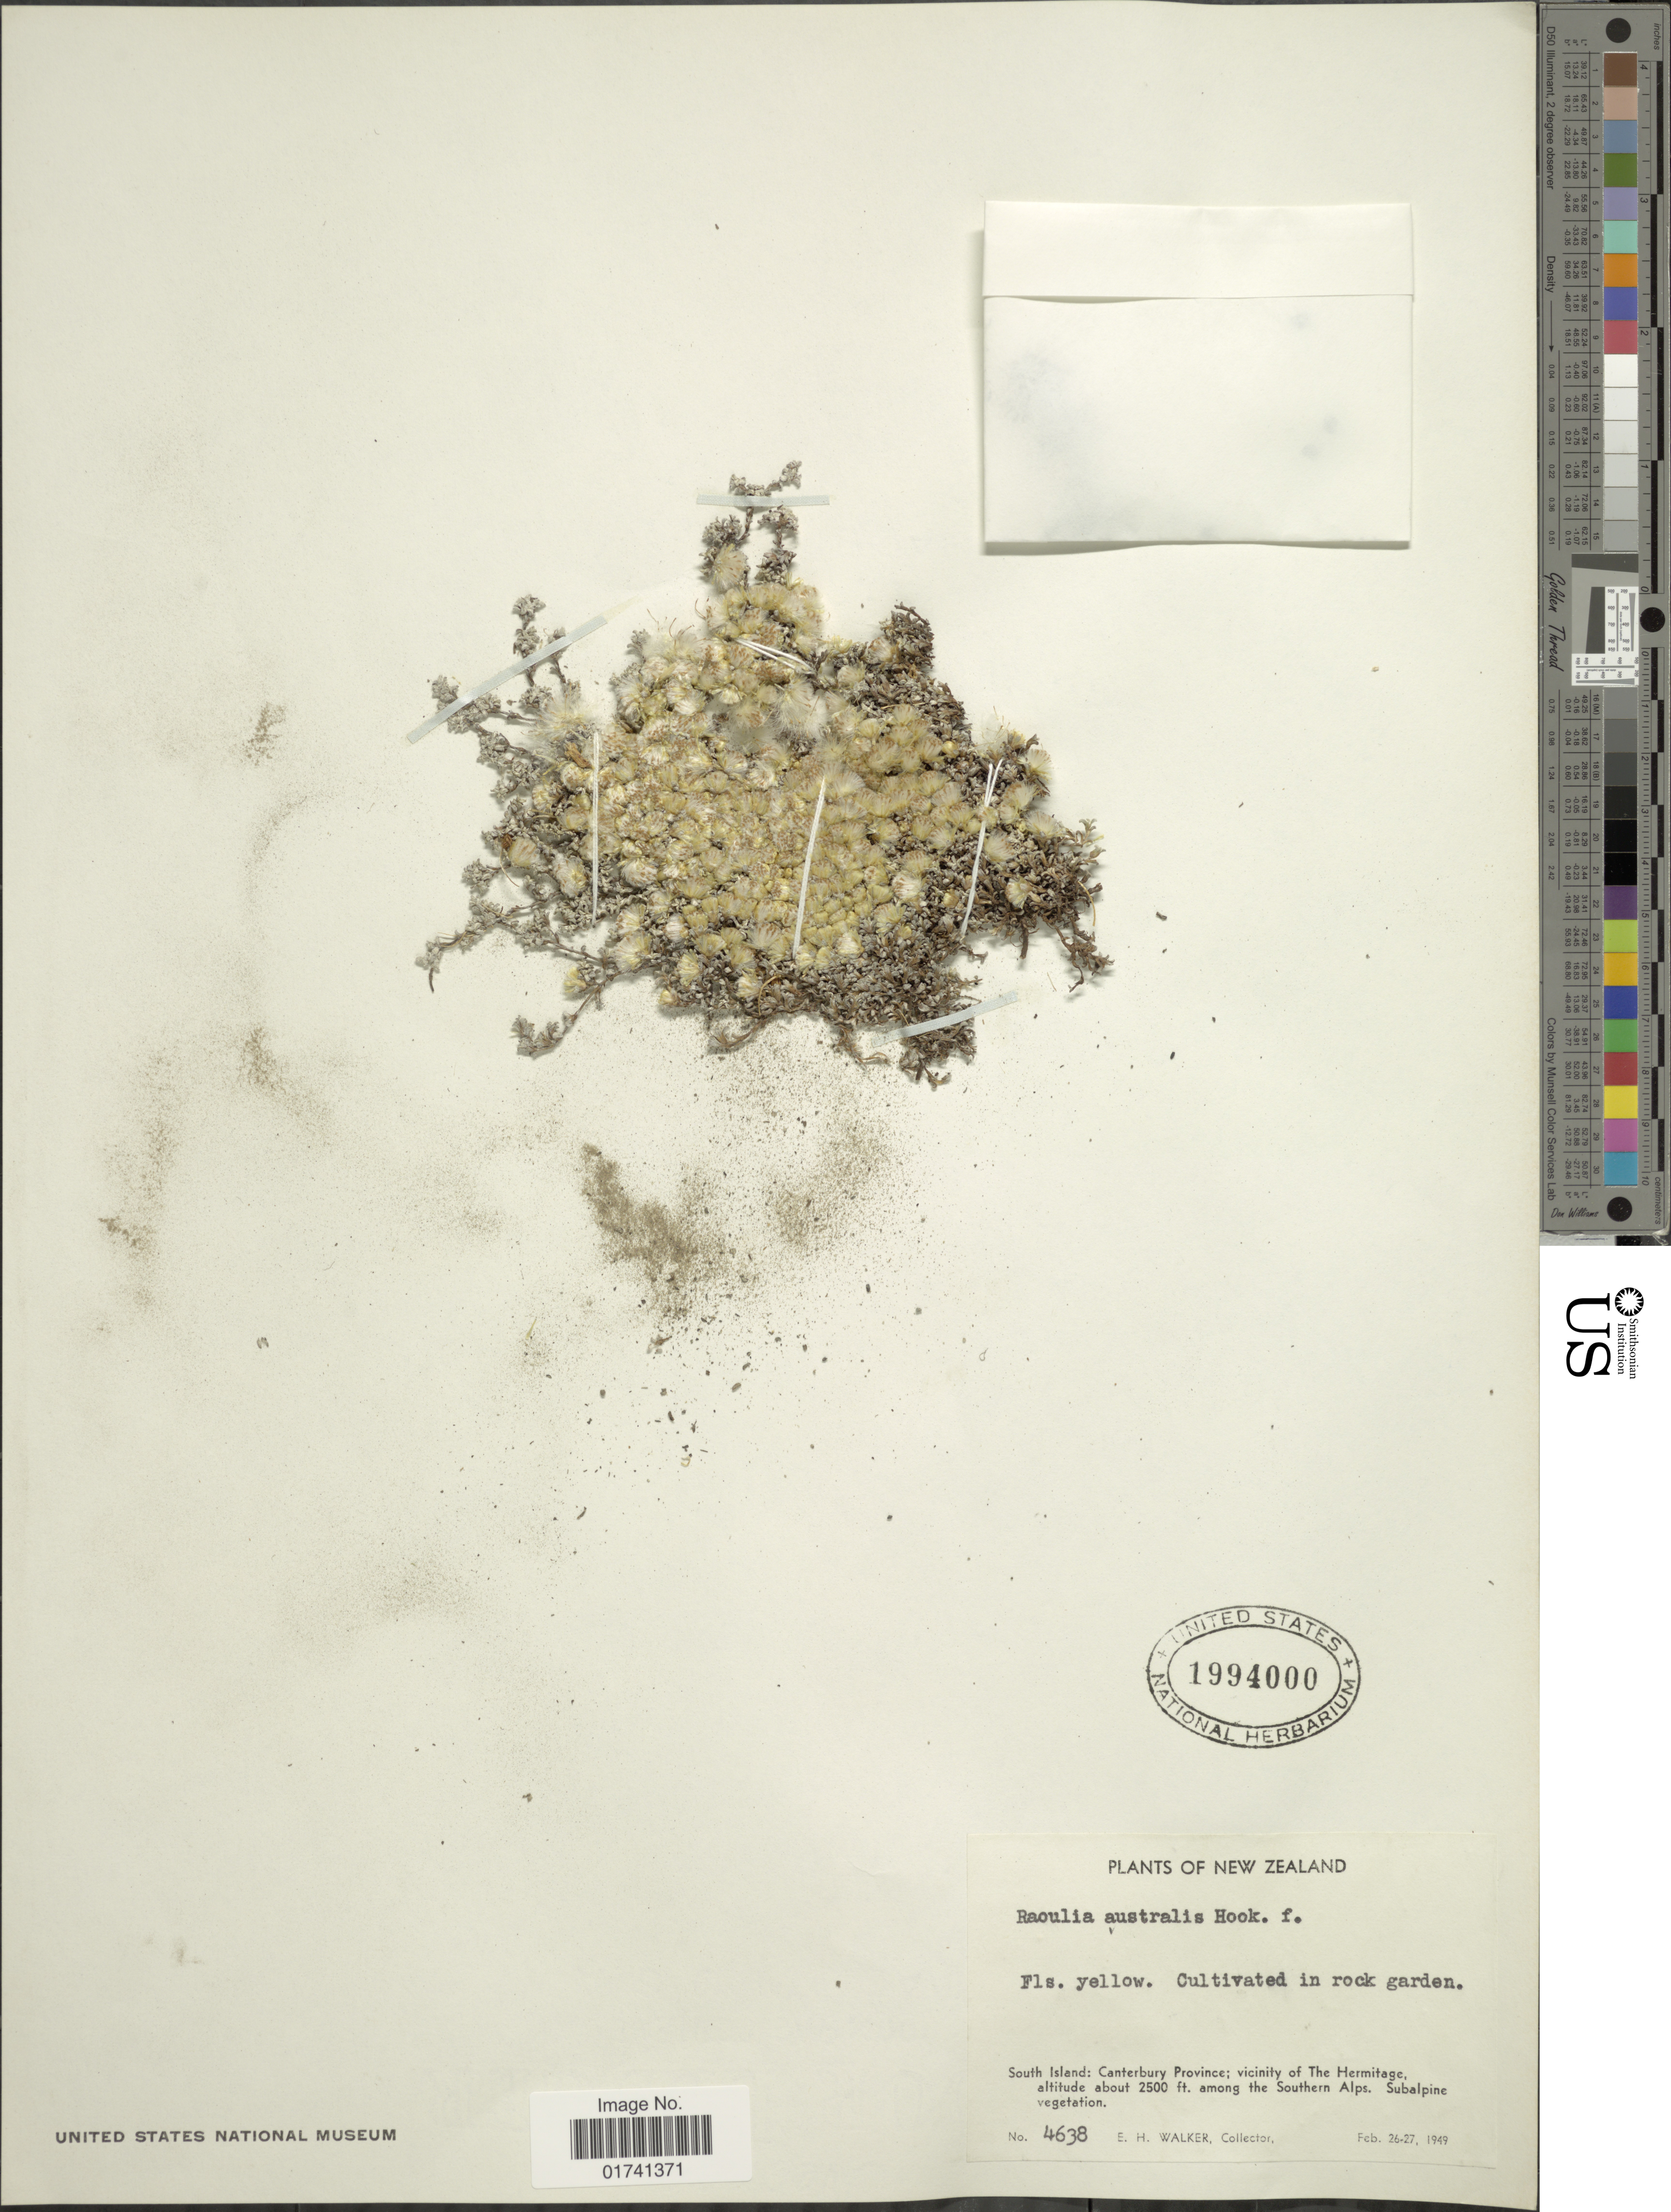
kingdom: Plantae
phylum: Tracheophyta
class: Magnoliopsida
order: Asterales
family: Asteraceae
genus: Raoulia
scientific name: Raoulia australis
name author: Hook. f.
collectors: E. H. Walker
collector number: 4638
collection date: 1949-02-26/1949-02-27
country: New Zealand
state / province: Canterbury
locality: South Island; vicinity of The Hermitage, among the Southern Alps.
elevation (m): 762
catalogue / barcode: US 1994000